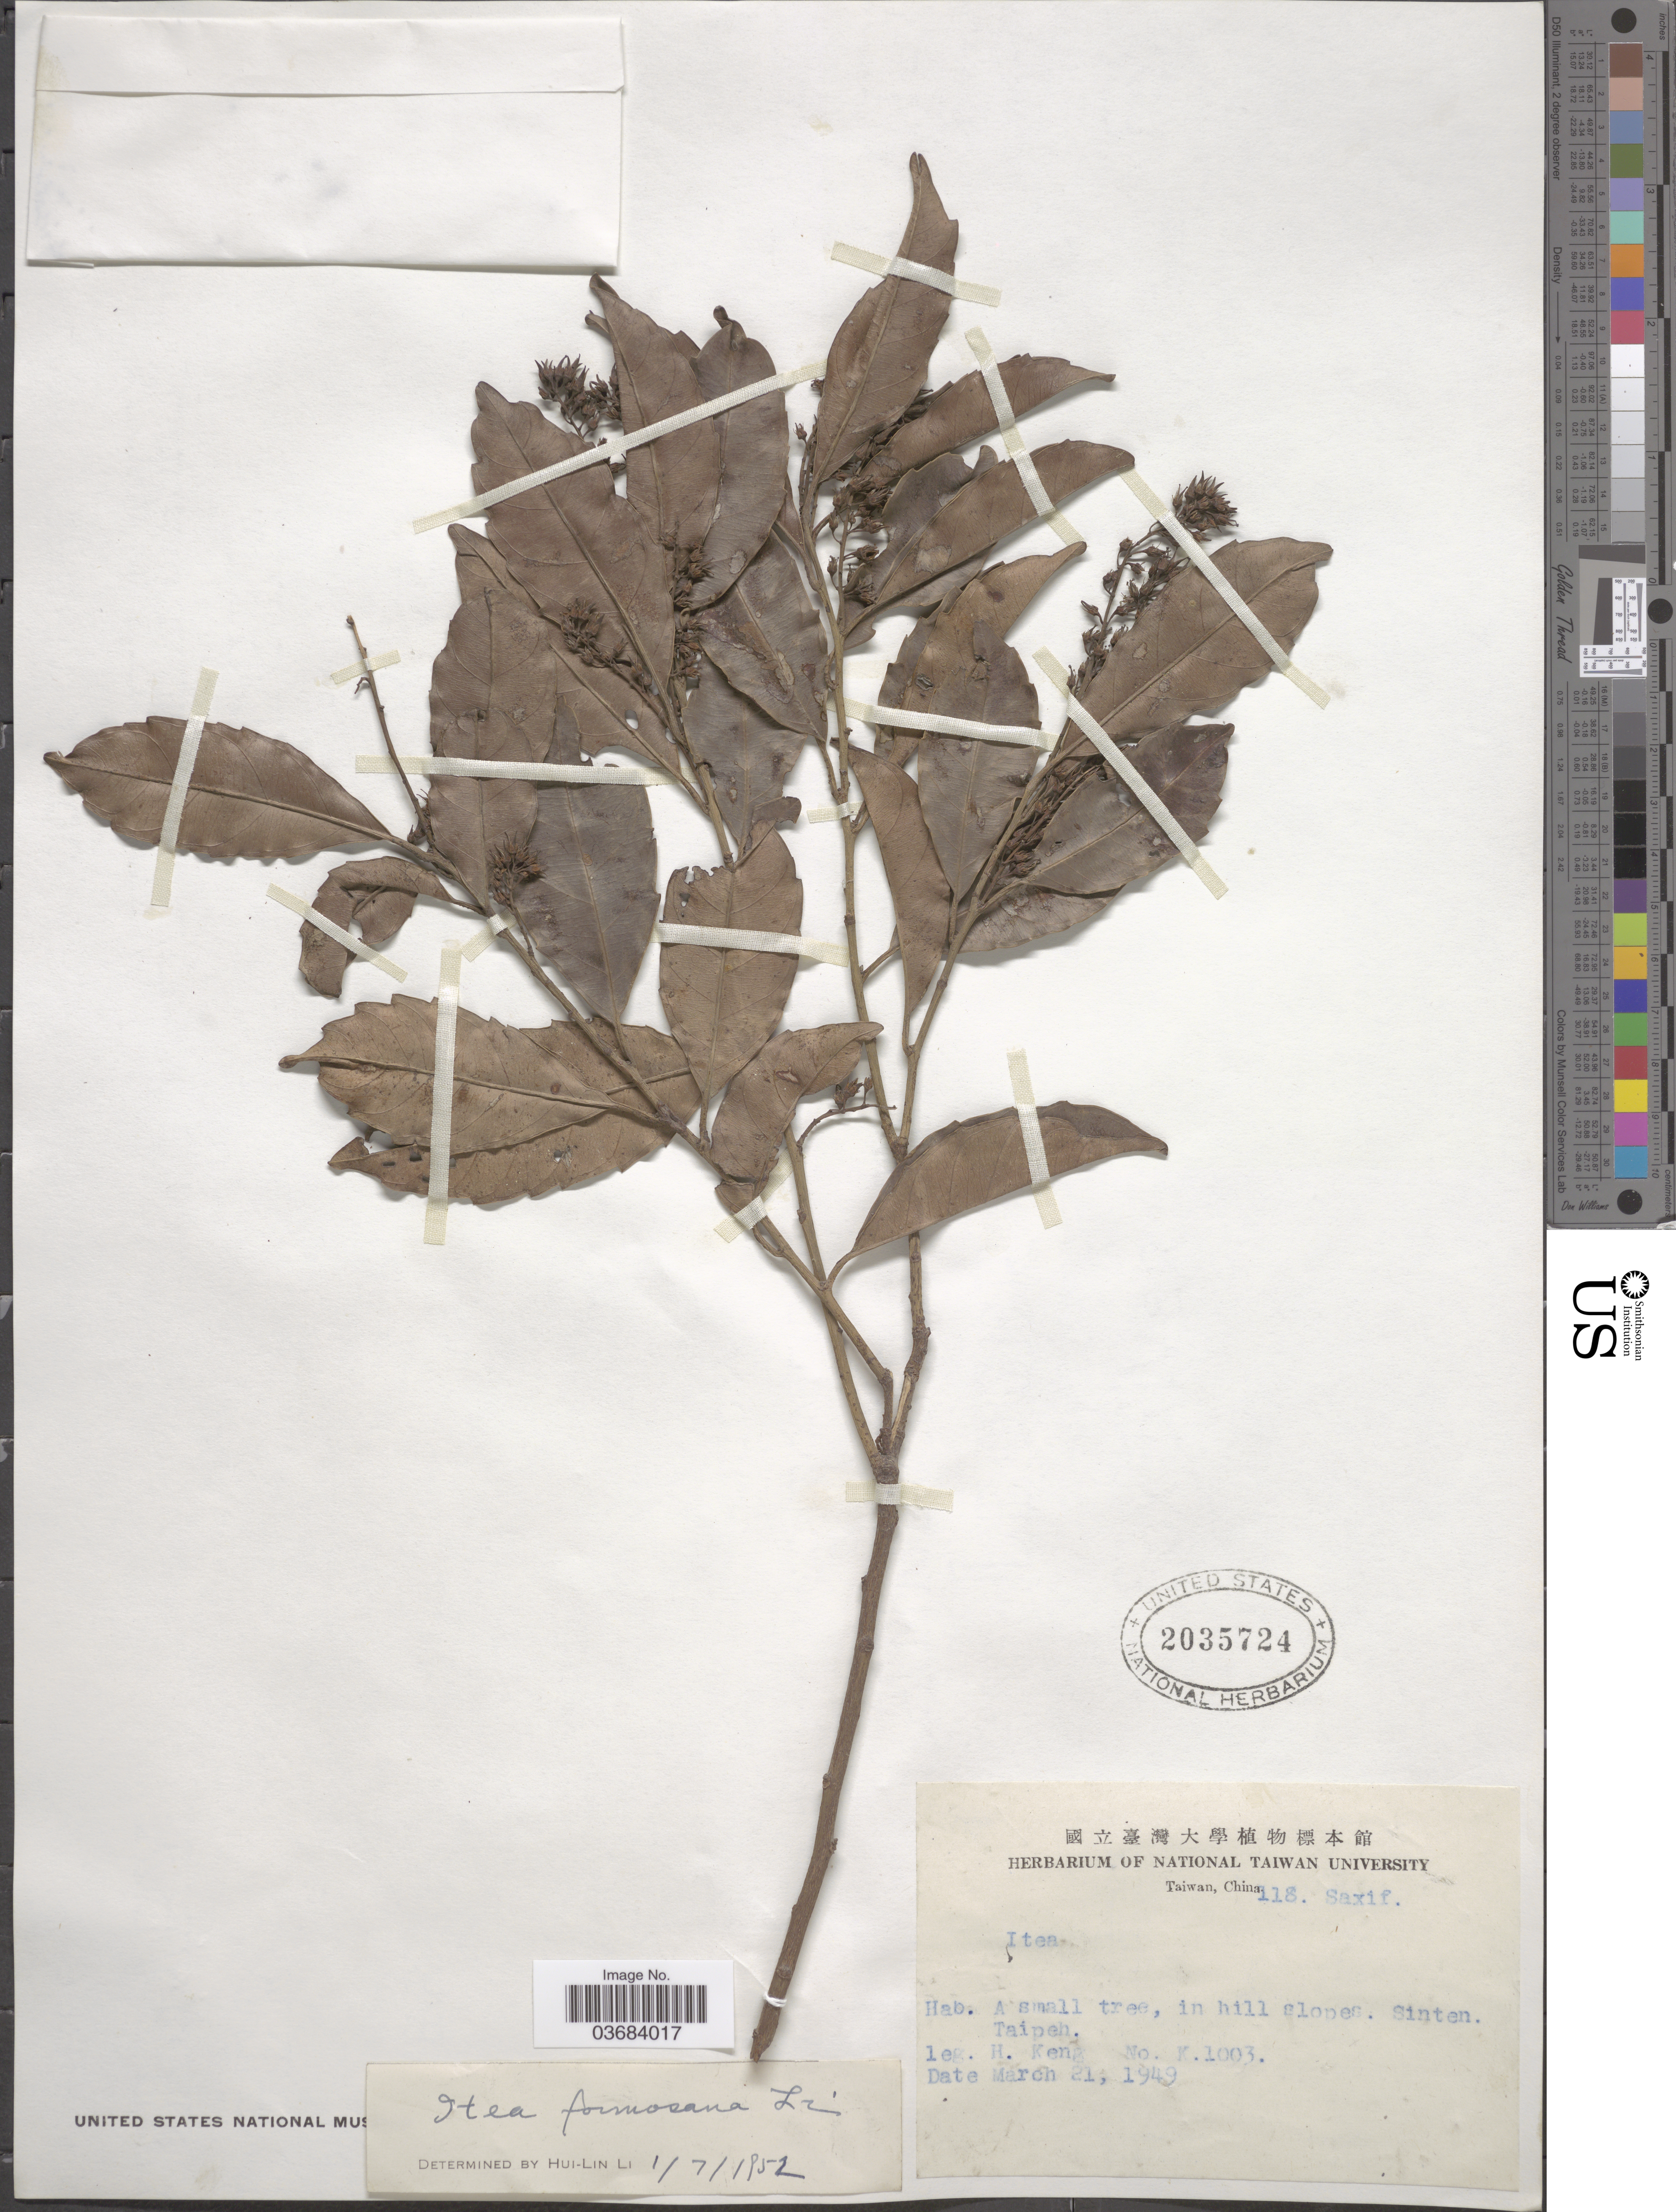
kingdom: Plantae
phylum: Tracheophyta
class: Magnoliopsida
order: Saxifragales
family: Iteaceae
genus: Itea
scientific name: Itea formosana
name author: H.L. Li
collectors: H. Keng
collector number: K.1003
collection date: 1949-03-21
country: Taiwan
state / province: Taipei City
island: Taiwan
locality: In hill slopes. Sinten. Taipeh.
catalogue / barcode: US 2035724